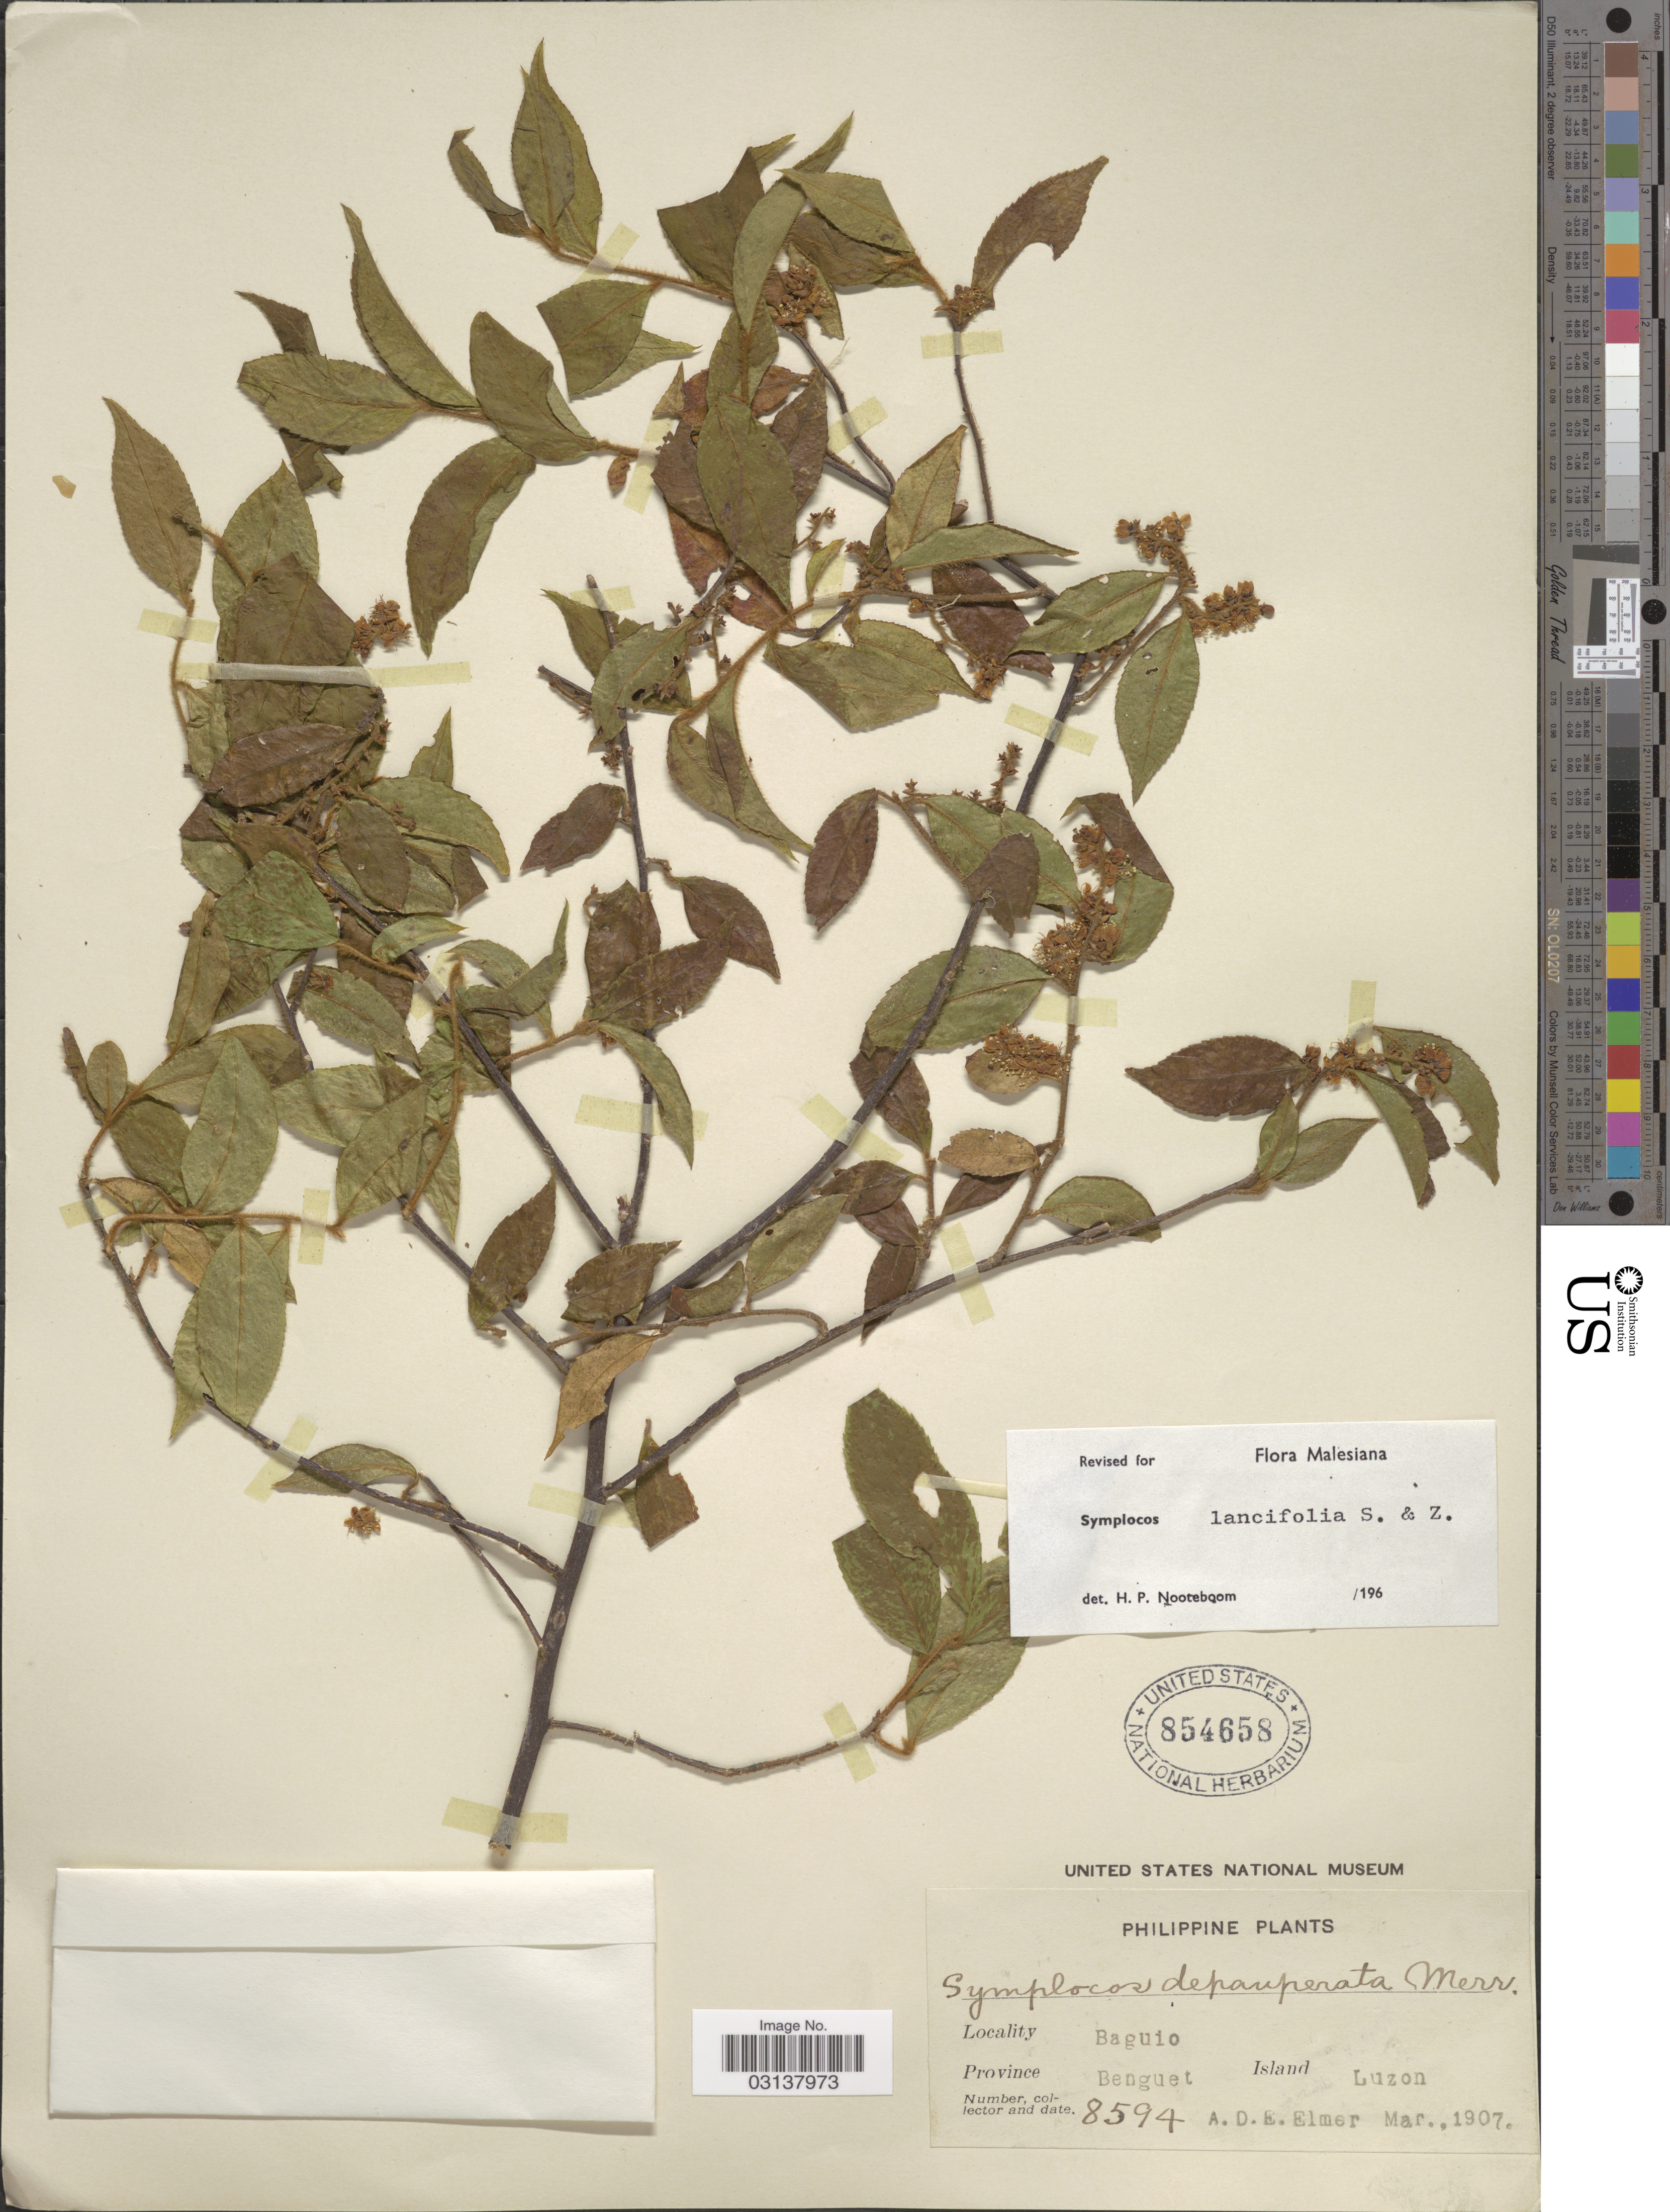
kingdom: Plantae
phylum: Tracheophyta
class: Magnoliopsida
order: Ericales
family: Symplocaceae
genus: Symplocos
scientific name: Symplocos lancifolia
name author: Siebert & Zucc.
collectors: A. D. E. Elmer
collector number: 8594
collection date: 1907-03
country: Philippines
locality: Philippine. Baguio. Province Benguet. Island Luzon.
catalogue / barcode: US 854658